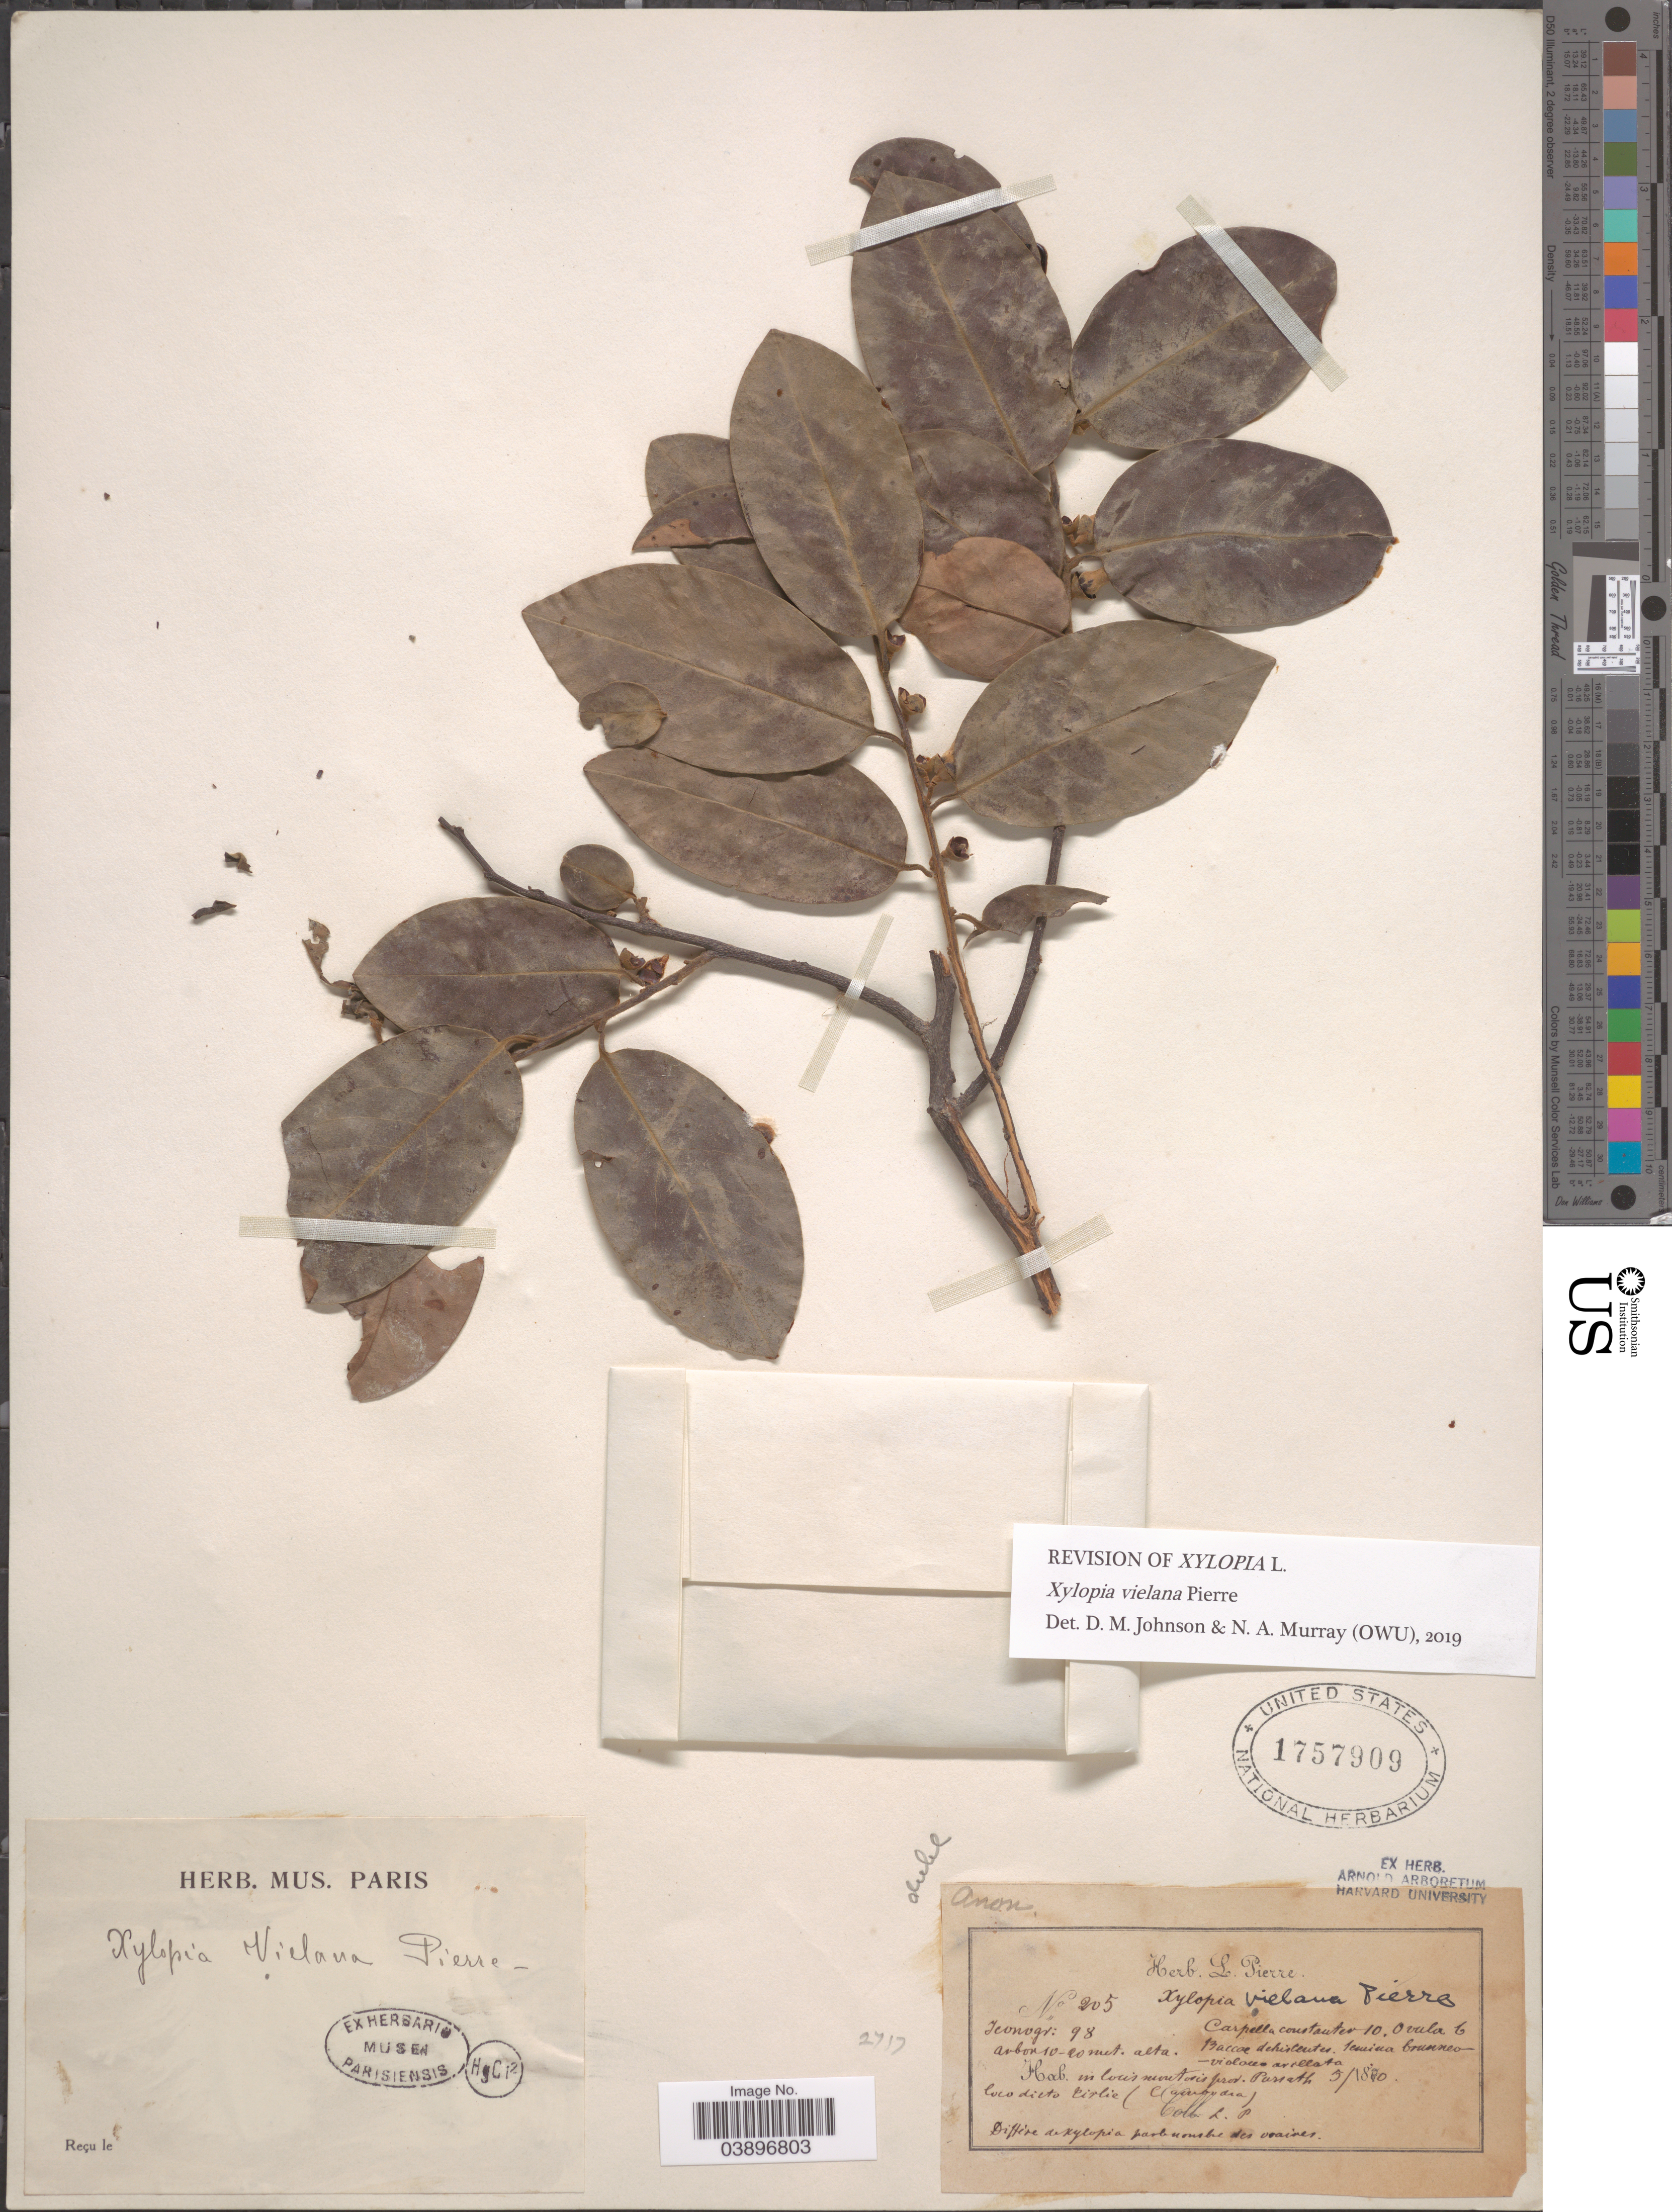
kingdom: Plantae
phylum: Tracheophyta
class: Magnoliopsida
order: Magnoliales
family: Annonaceae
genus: Xylopia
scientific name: Xylopia vielana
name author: Pierre et al.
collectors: L. Pierre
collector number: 205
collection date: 1880-05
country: Cambodia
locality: On locis montosis prov. Pursath, loco dicto Cirlie (Cambodia). [interpreted]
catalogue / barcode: US 1757909